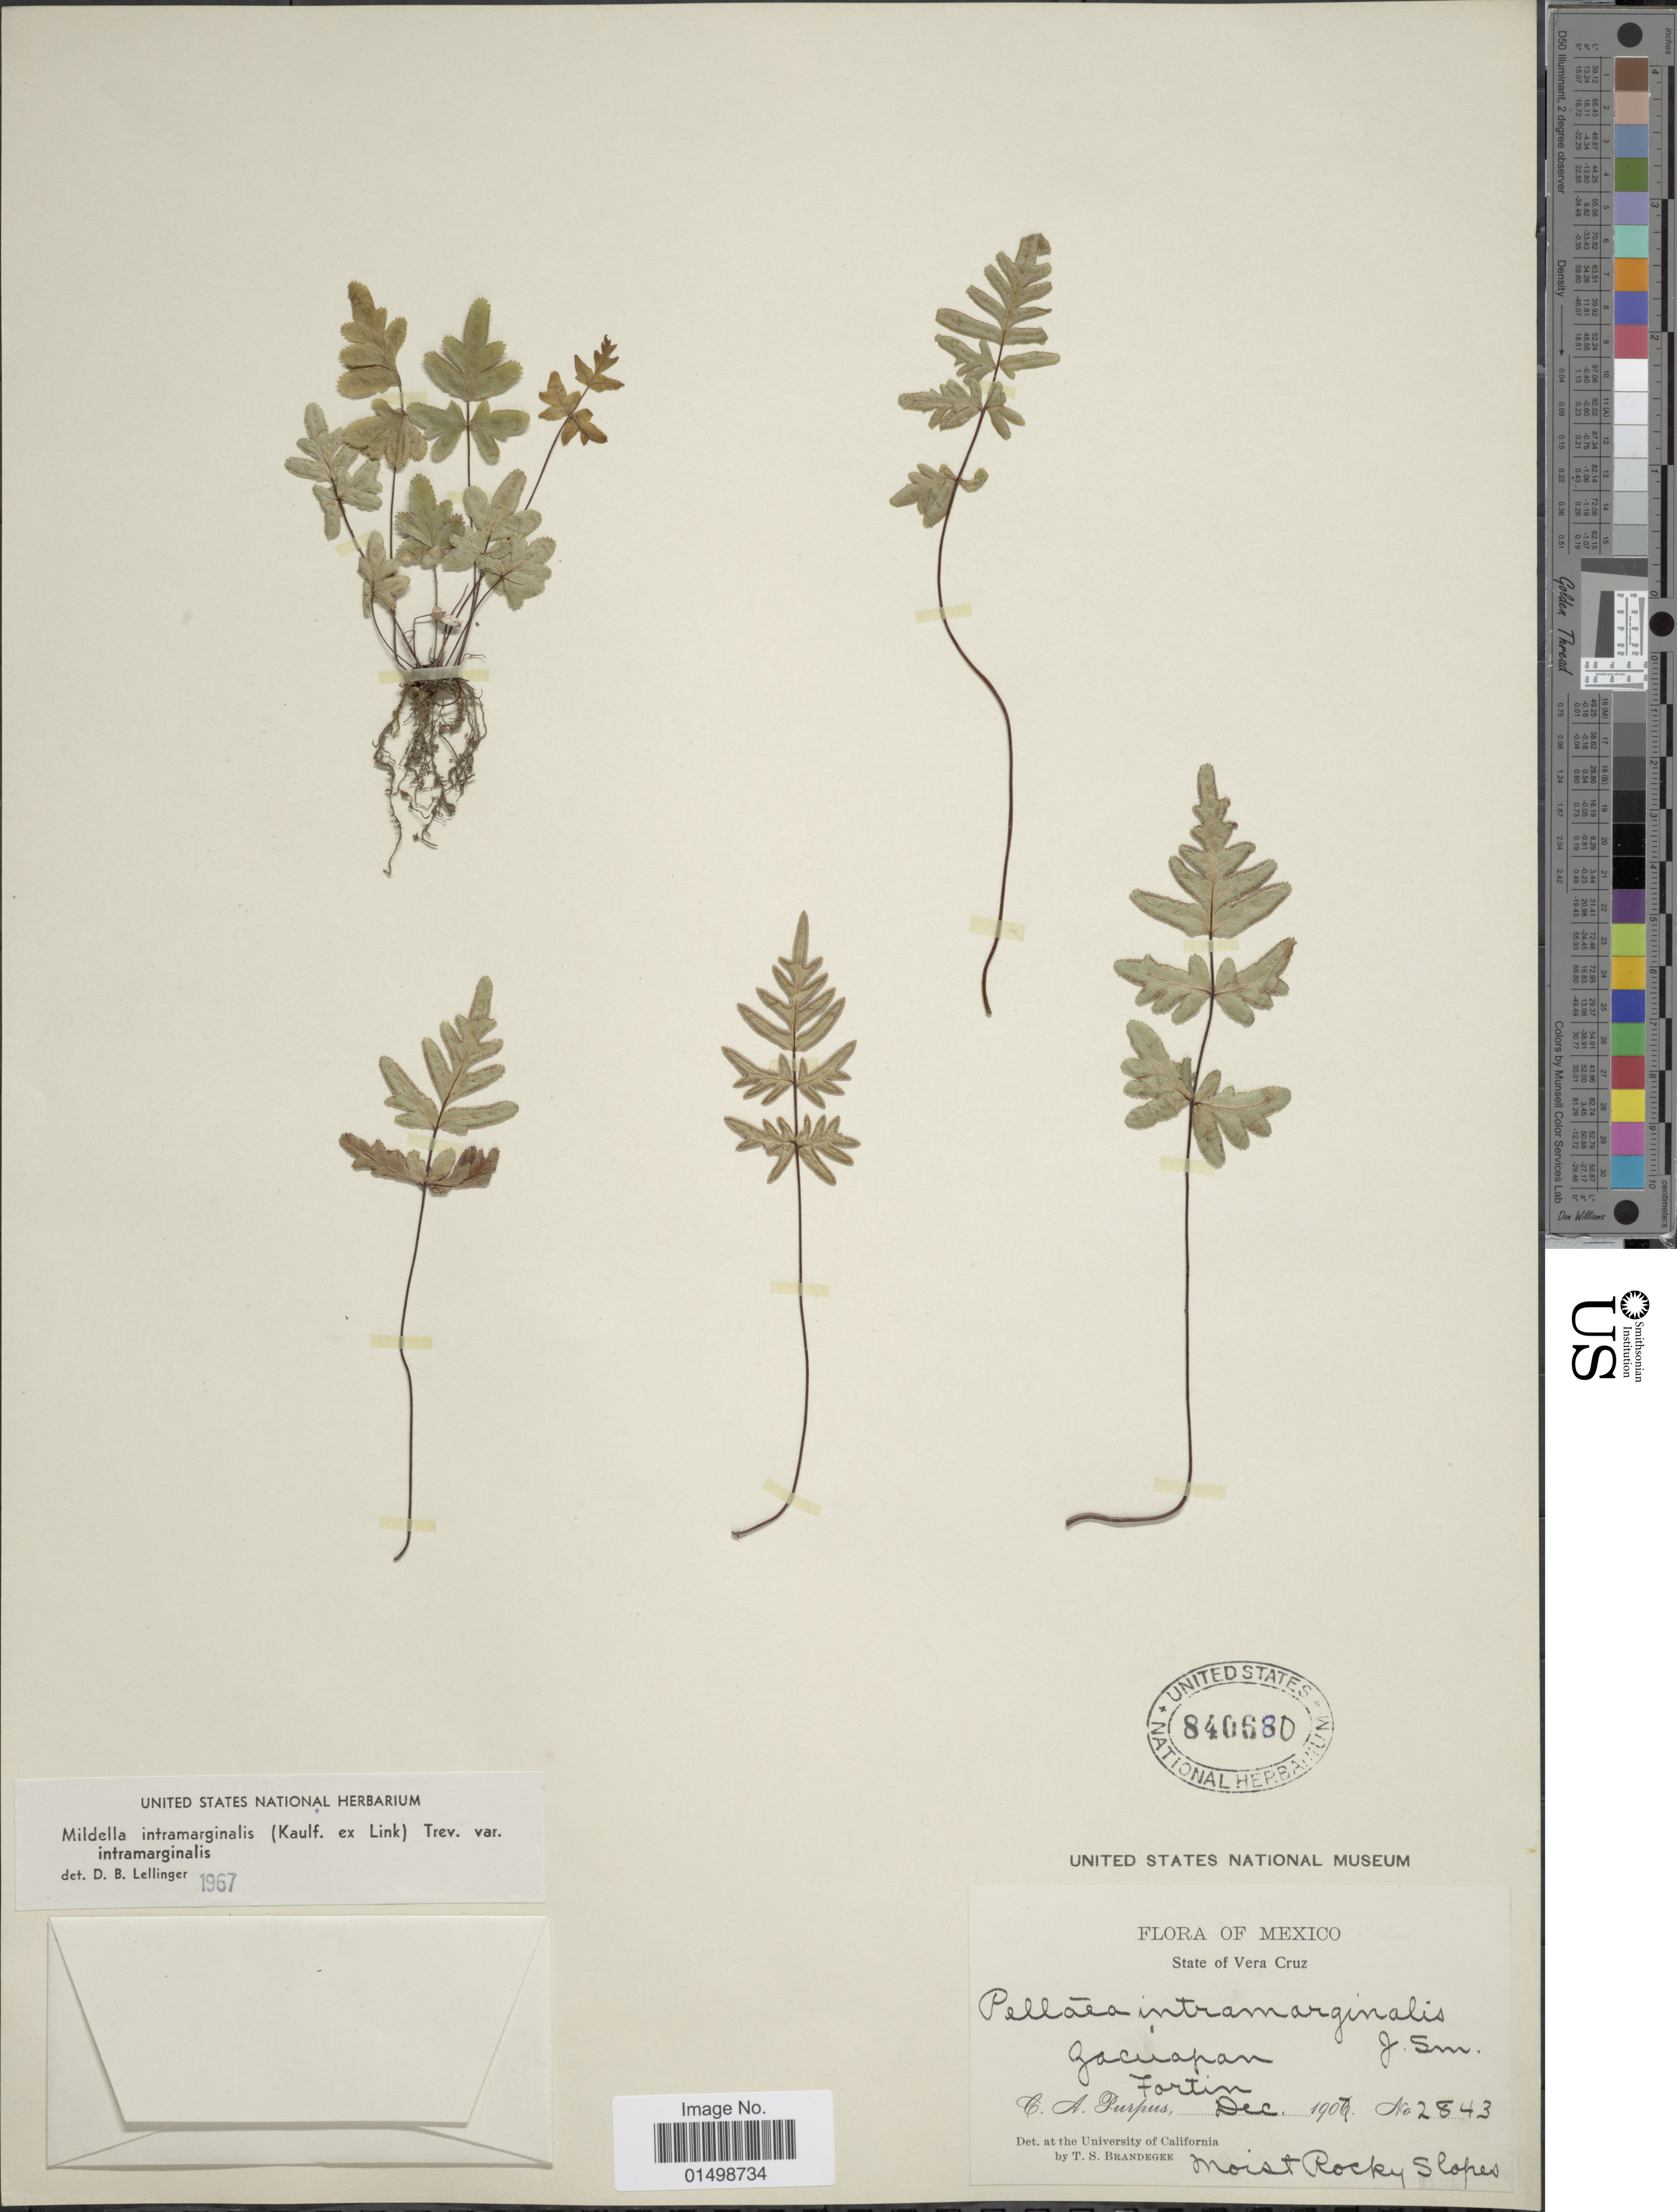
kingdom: Plantae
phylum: Tracheophyta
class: Polypodiopsida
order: Polypodiales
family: Pteridaceae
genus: Cheilanthes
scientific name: Cheilanthes intramarginalis var. intramarginalis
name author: (Kaulf.) Hook.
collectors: C. A. Purpus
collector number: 2843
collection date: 1907-12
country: Mexico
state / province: Veracruz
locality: Zacuappan, Fortin, moist rocky slopes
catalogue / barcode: US 840680